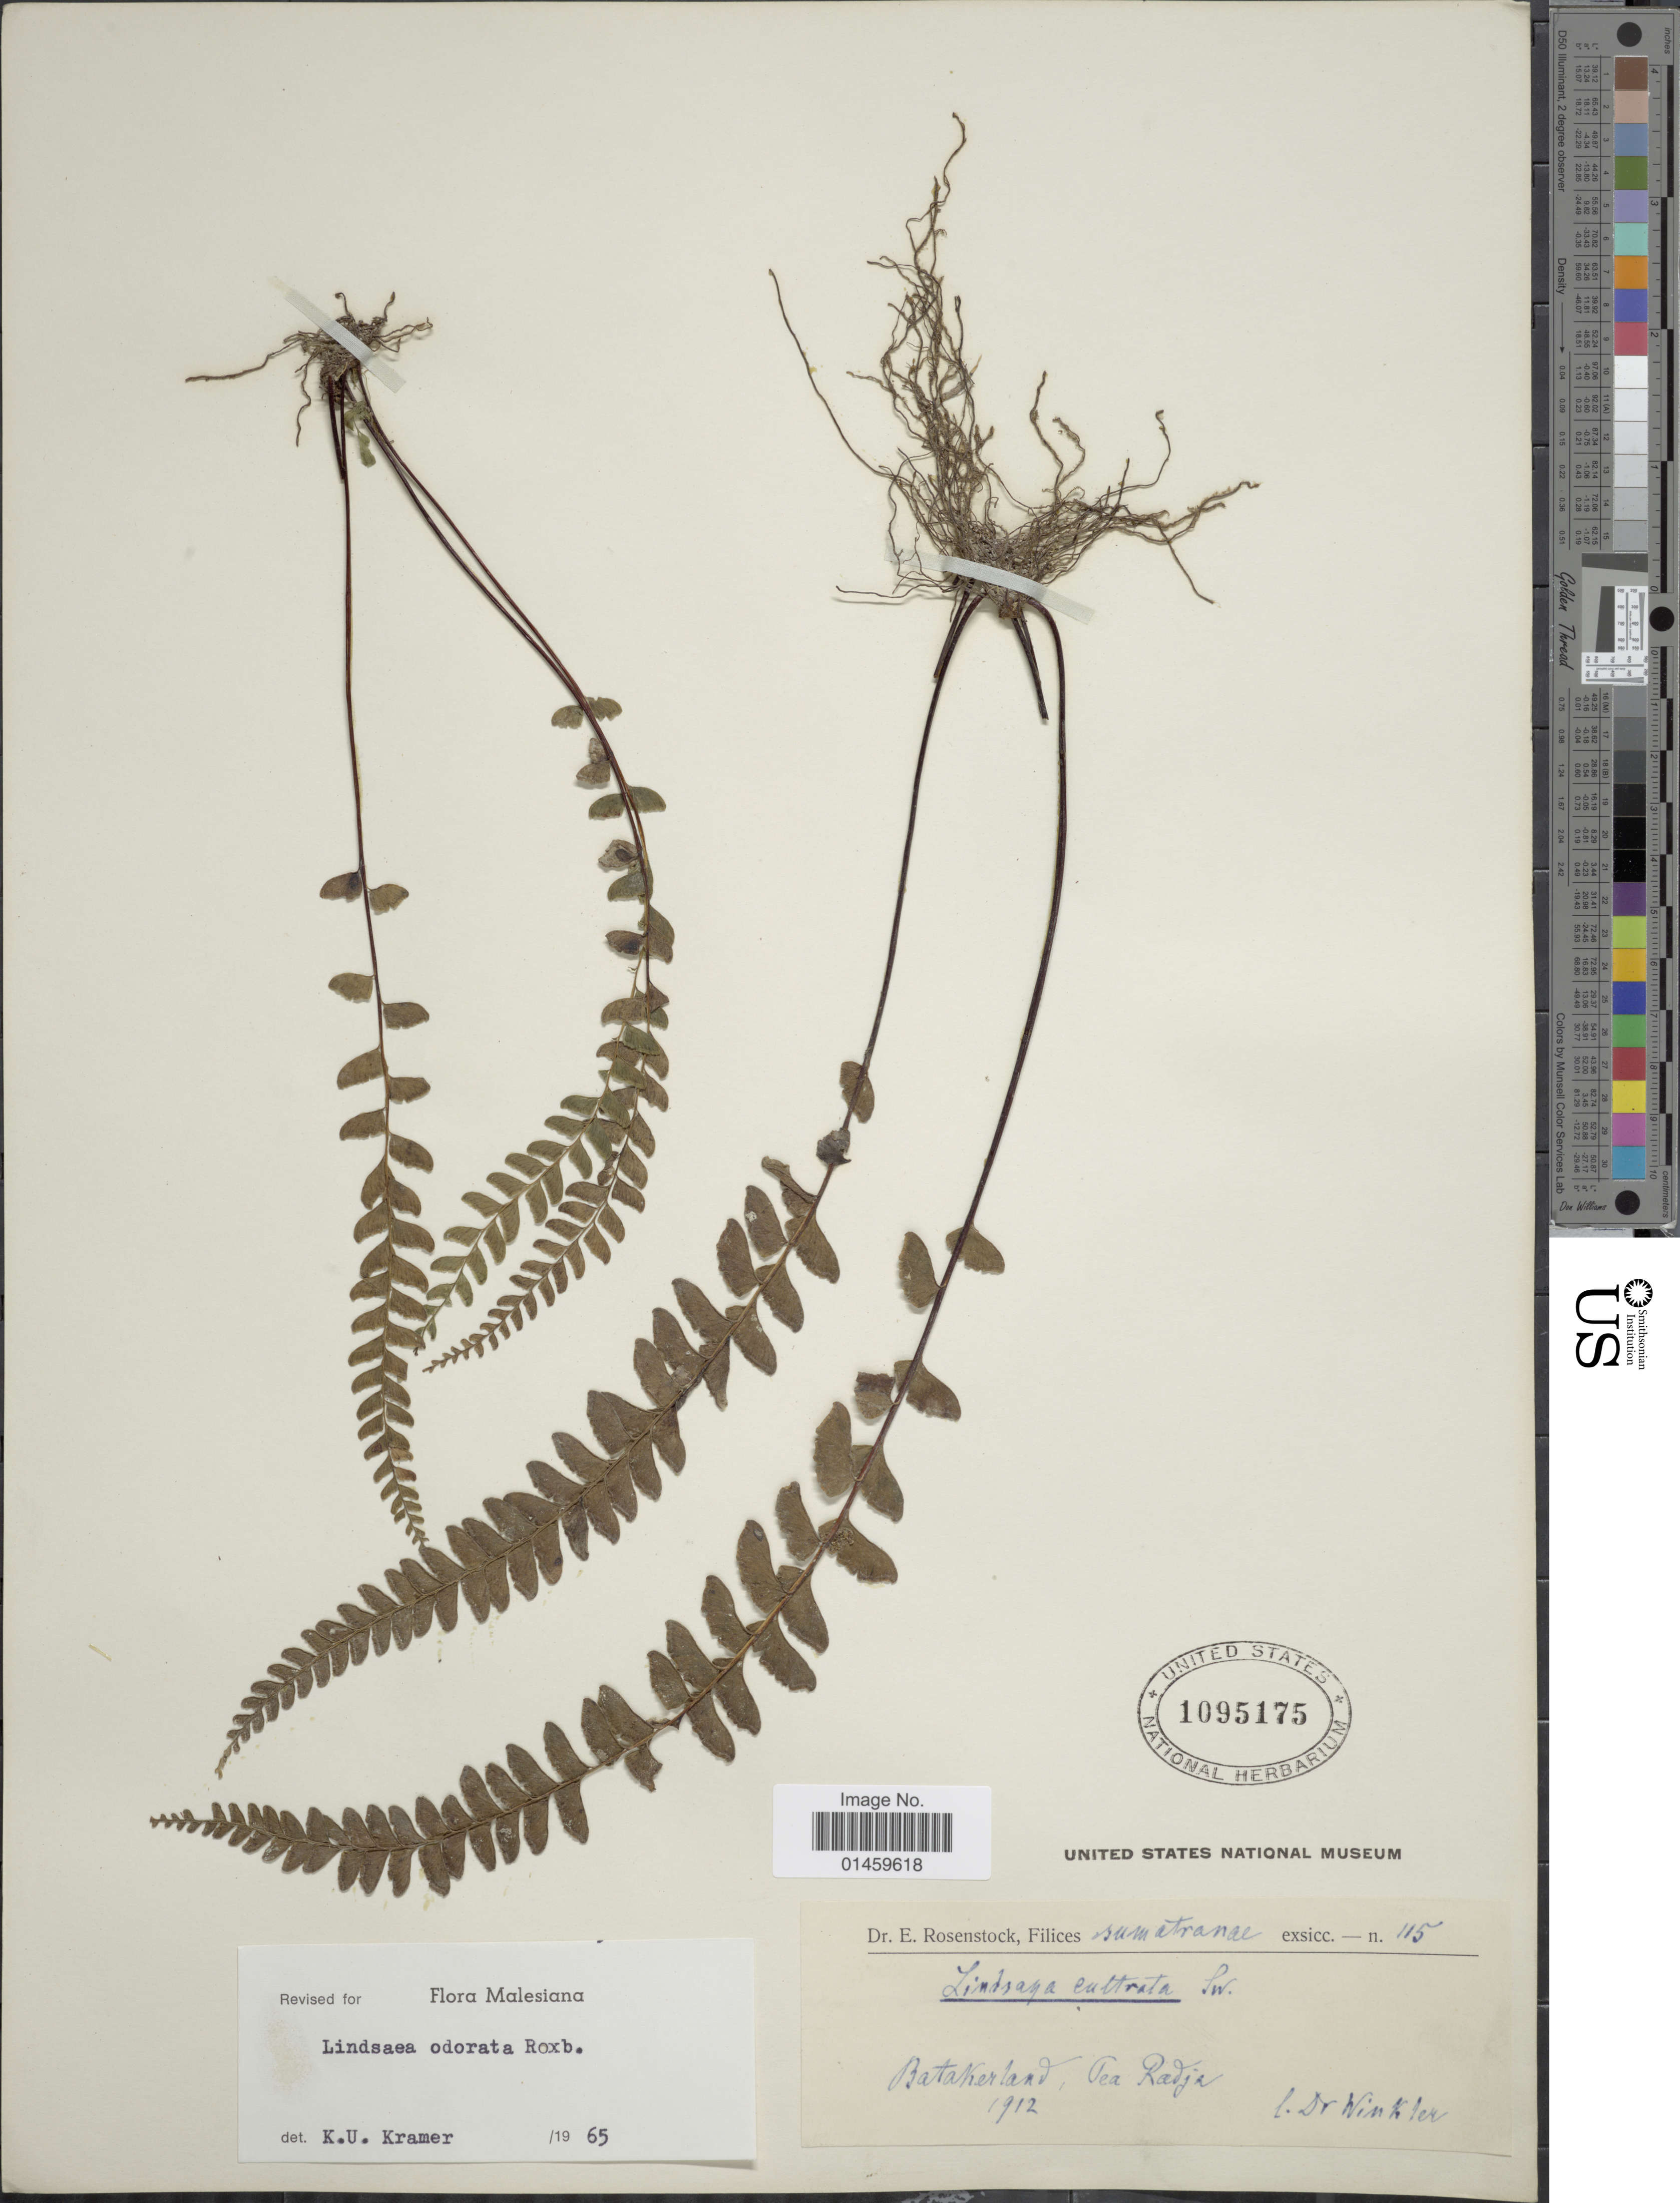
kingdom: Plantae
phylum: Tracheophyta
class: Polypodiopsida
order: Polypodiales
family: Lindsaeaceae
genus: Lindsaea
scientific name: Lindsaea odorata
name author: Roxb.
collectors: -. Winkler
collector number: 115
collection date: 1912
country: Indonesia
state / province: Sumatra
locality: Filices sumatranae. Batakerland, Tea Radja. [interpreted]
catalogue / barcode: US 1095175